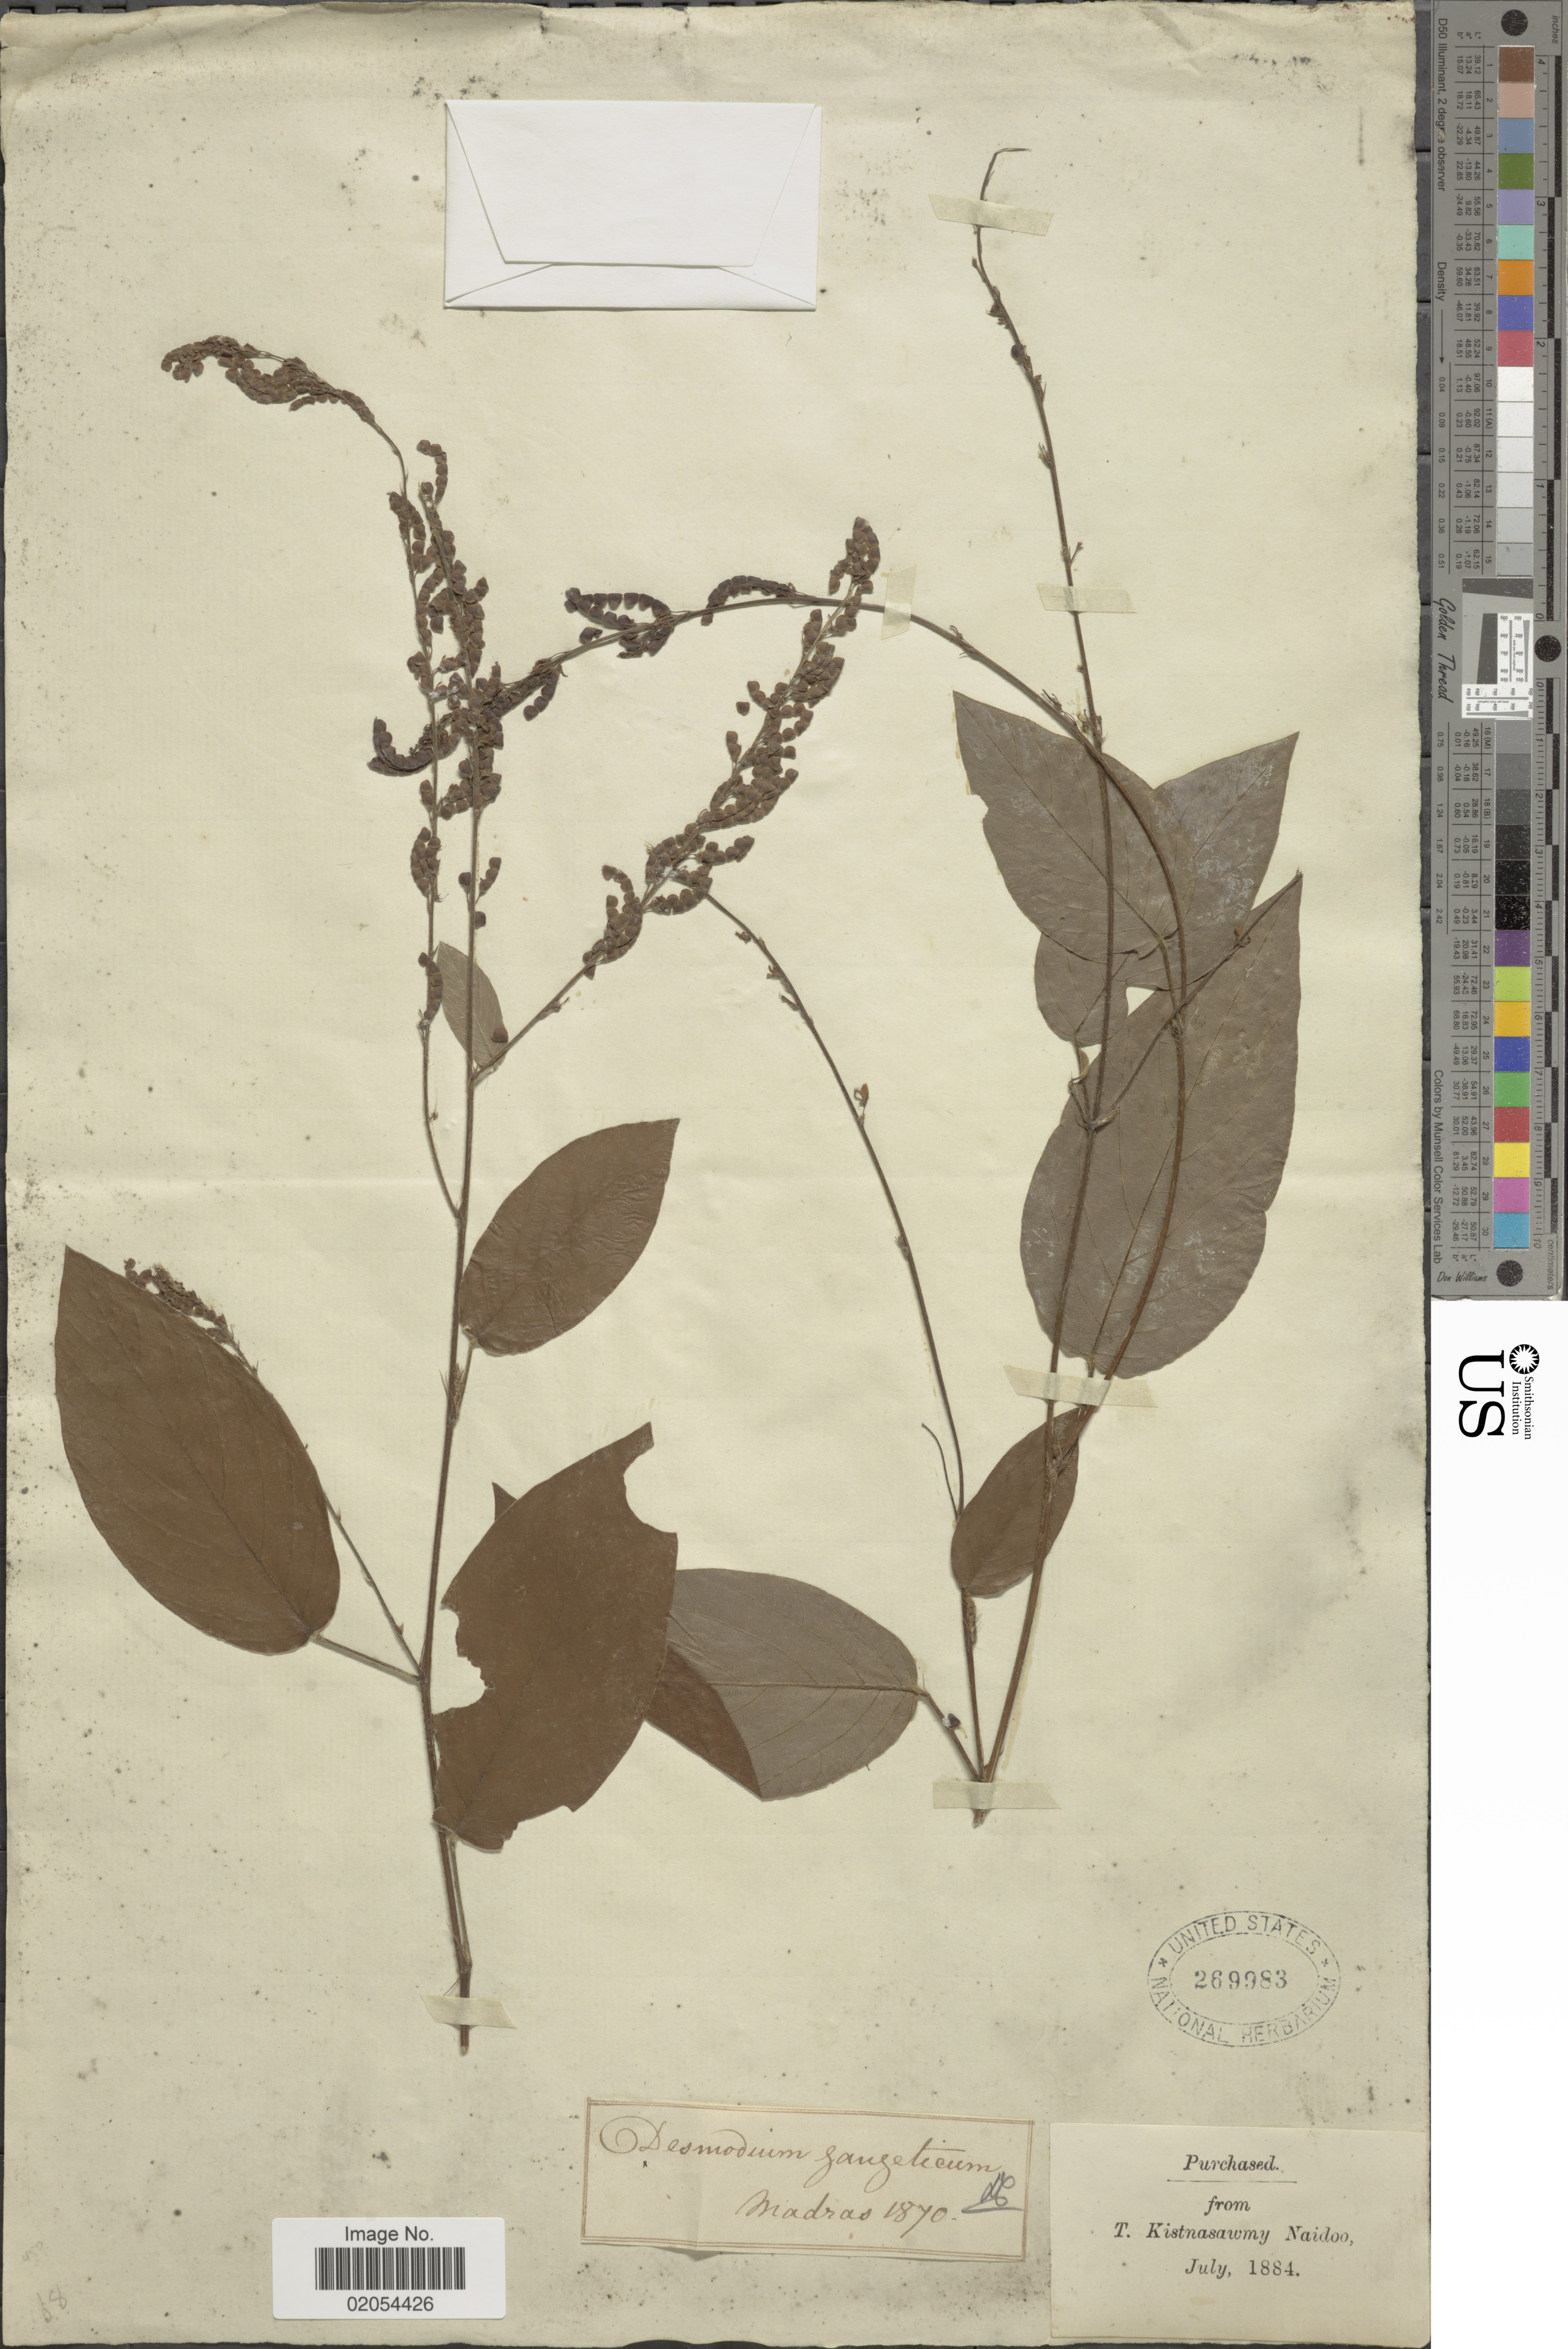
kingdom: Plantae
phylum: Tracheophyta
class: Magnoliopsida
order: Fabales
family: Fabaceae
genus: Pleurolobus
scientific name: Pleurolobus gangeticus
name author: (L.) J. St.-Hil. ex H. Ohashi & K. Ohashi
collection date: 1870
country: India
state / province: Tamil Nadu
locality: Madras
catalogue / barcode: US 269983